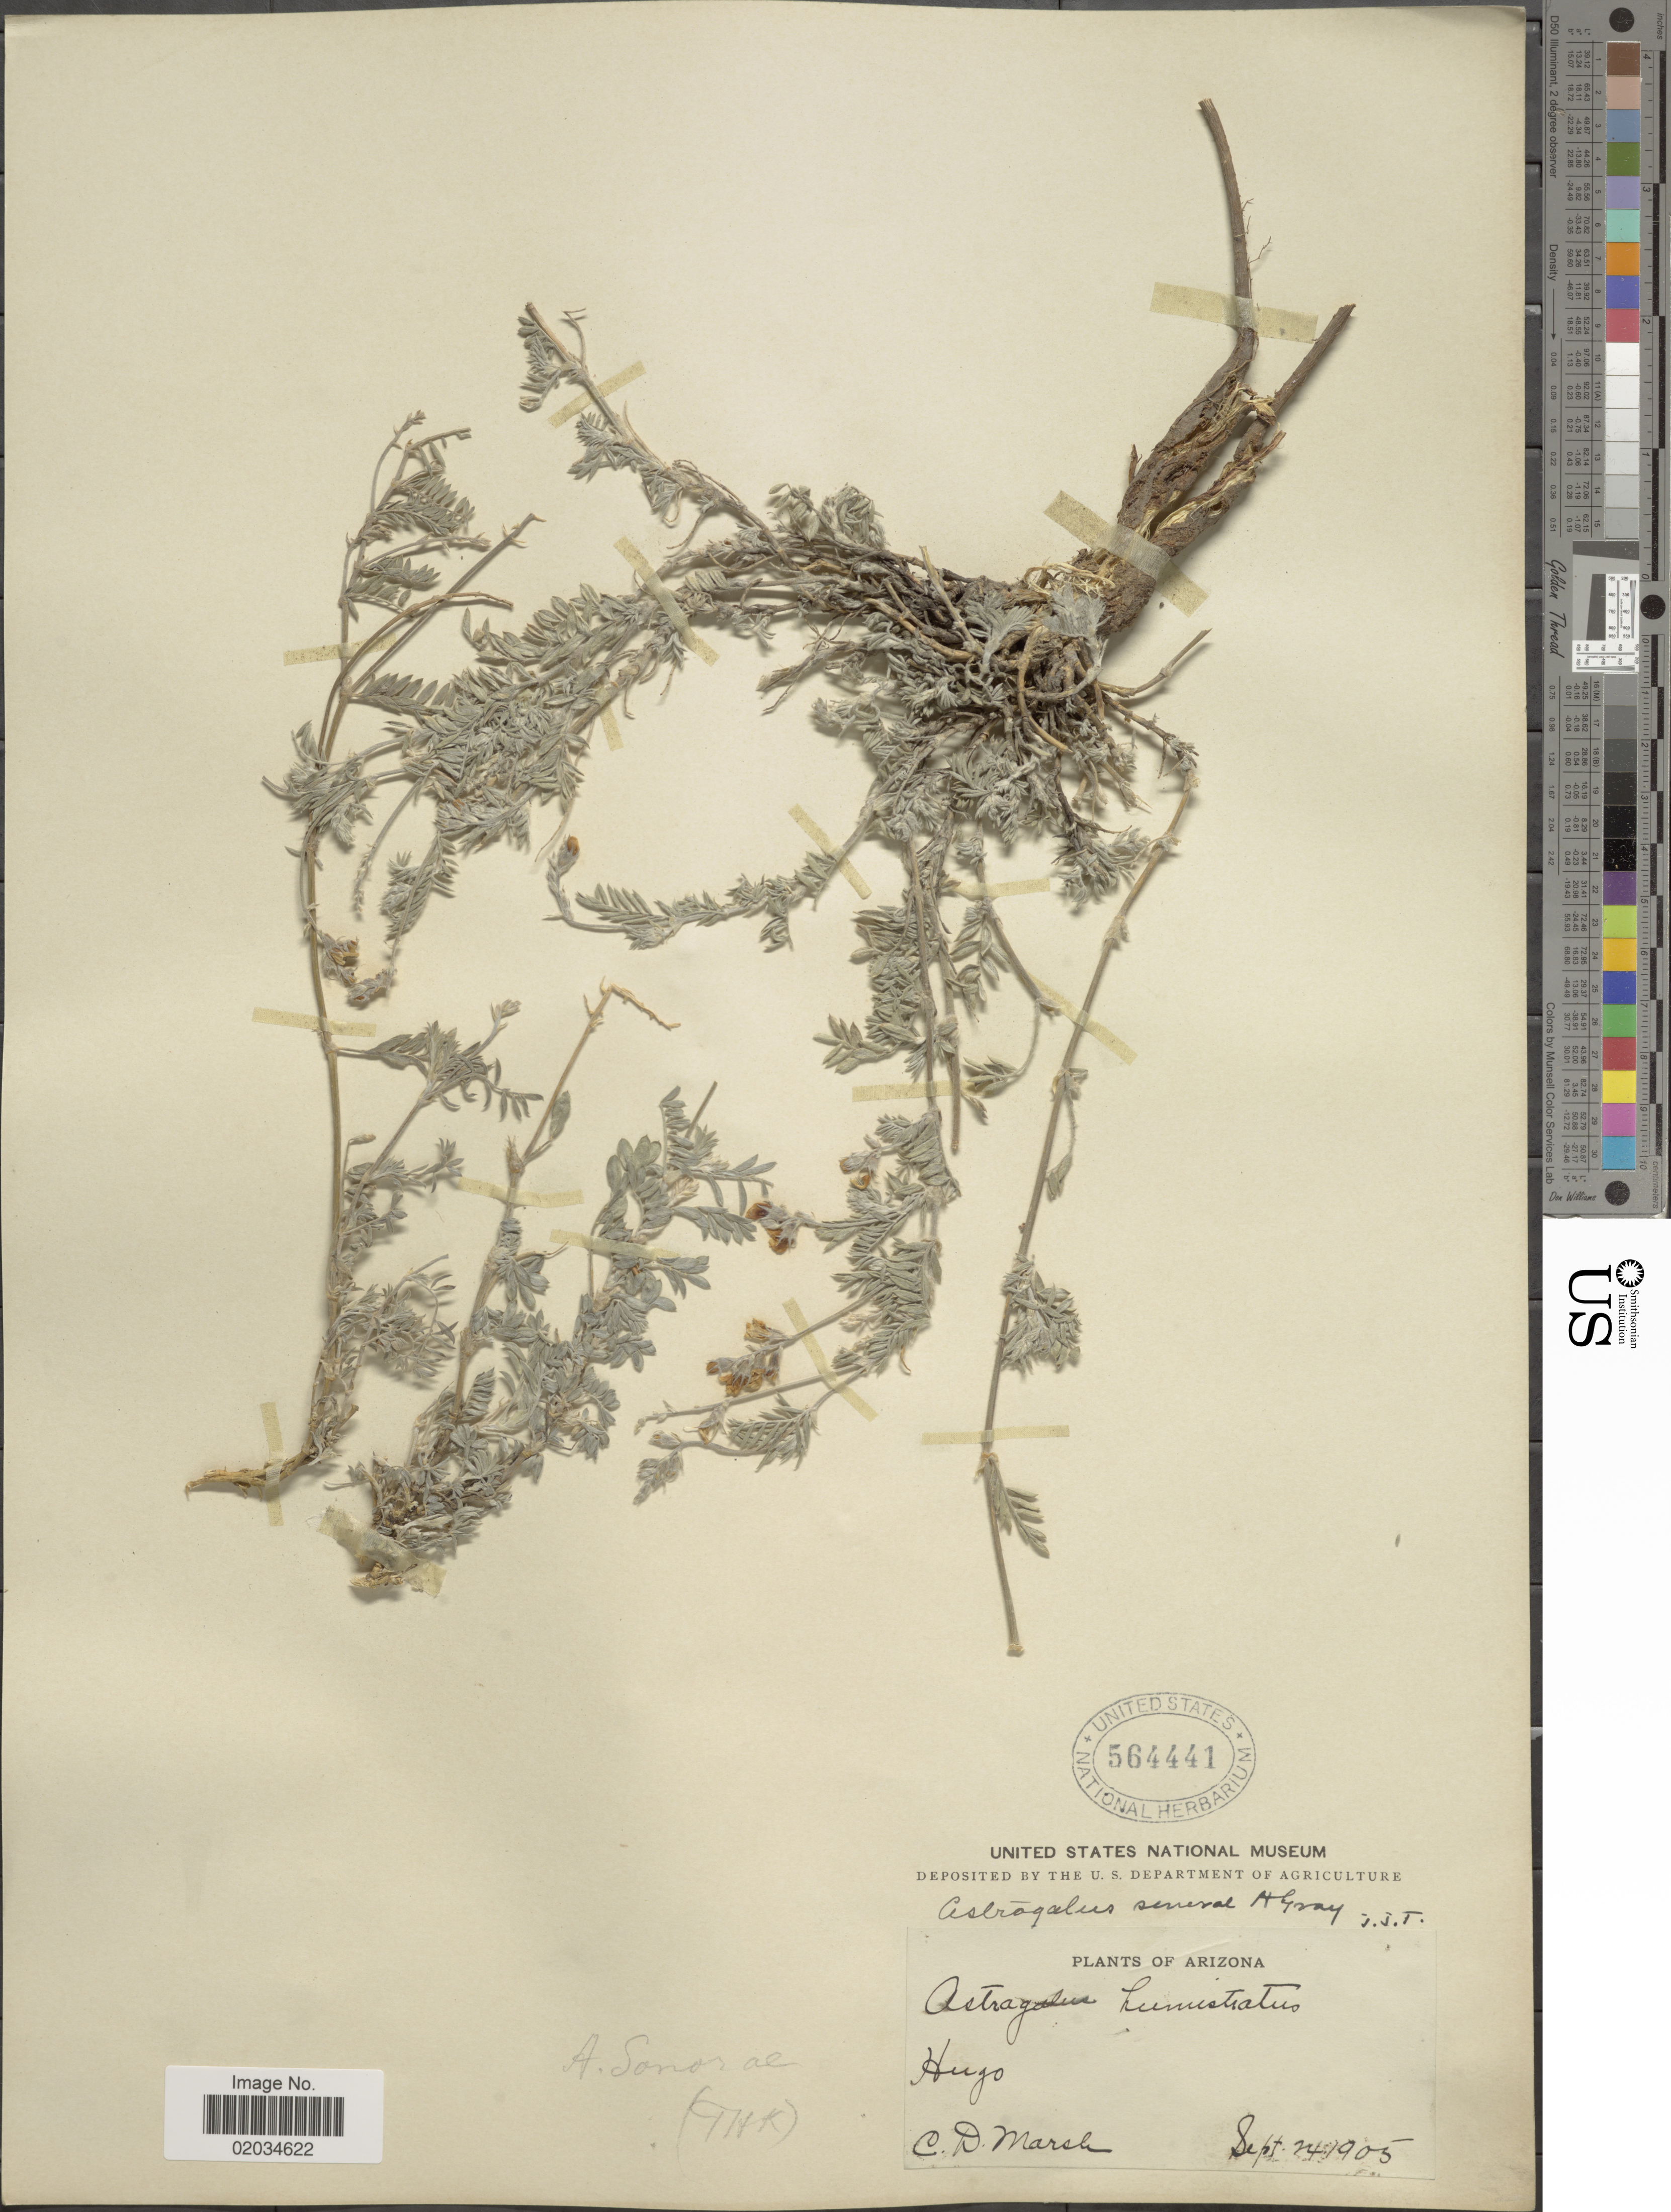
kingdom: Plantae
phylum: Tracheophyta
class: Magnoliopsida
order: Fabales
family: Fabaceae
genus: Astragalus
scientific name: Astragalus sonorae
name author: A. Gray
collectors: C. D. Marsh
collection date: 1905-09-24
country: United States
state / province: Arizona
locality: Hugo.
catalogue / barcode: US 564441